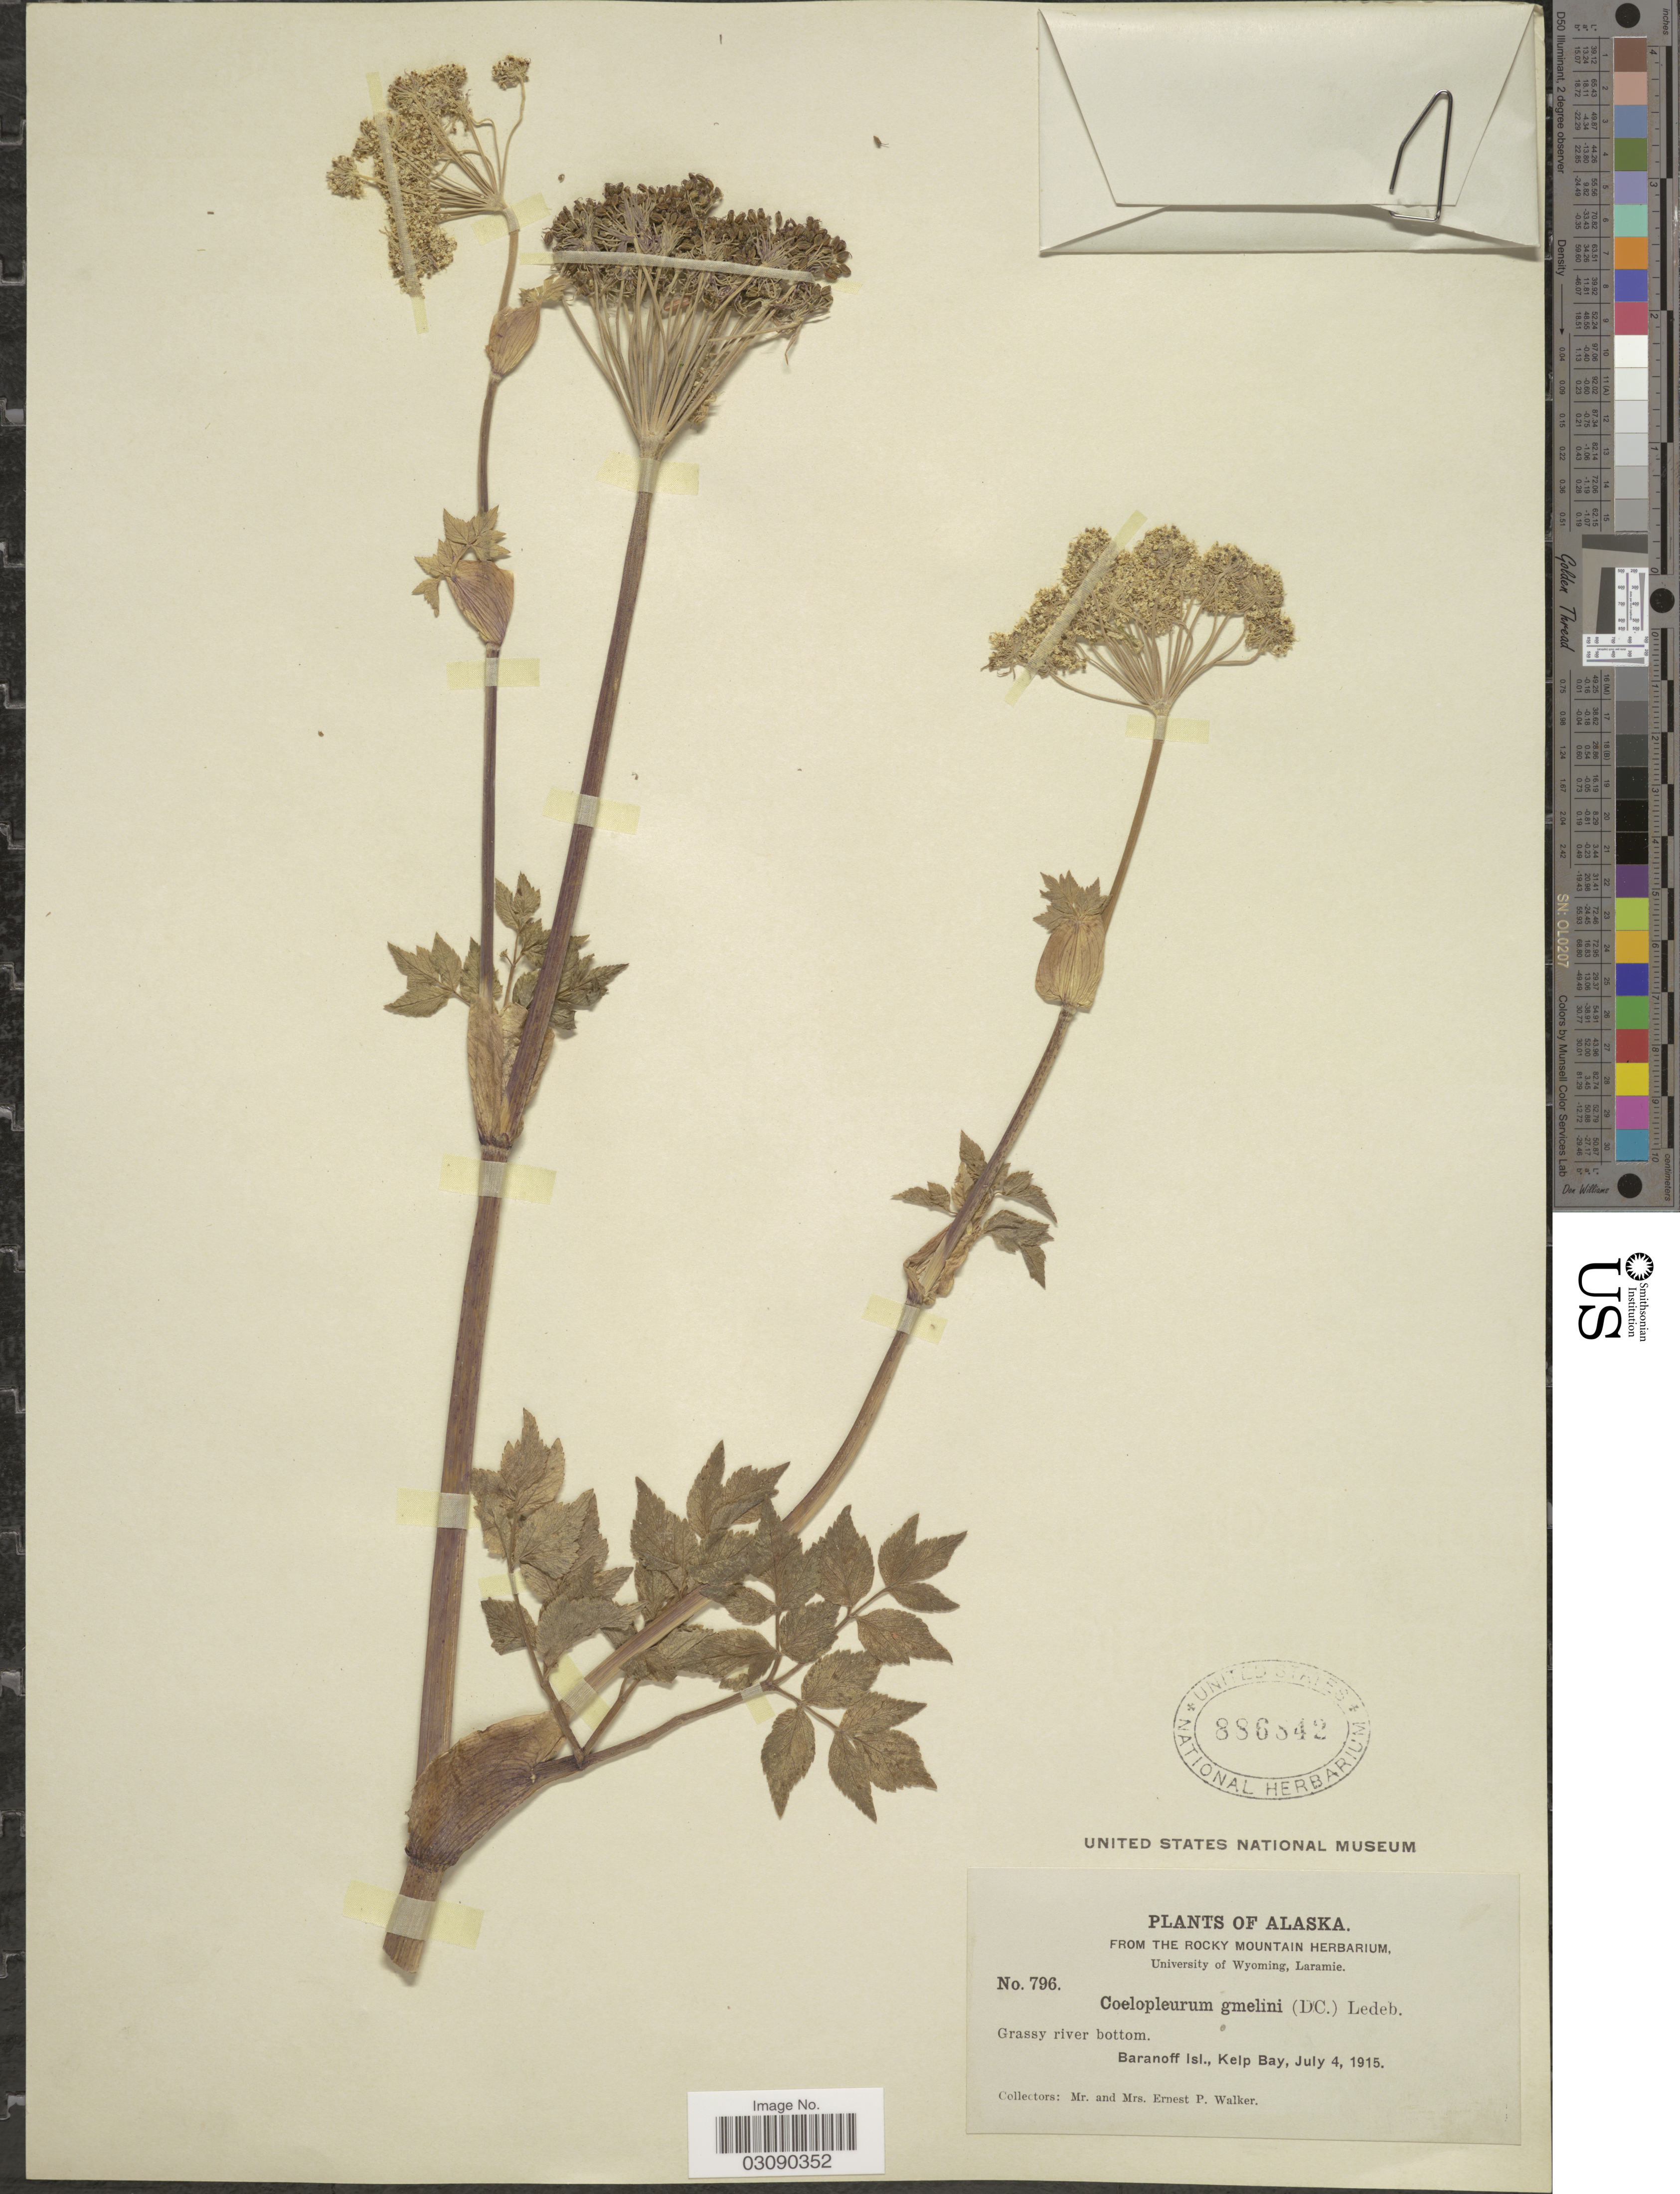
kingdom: Plantae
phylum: Tracheophyta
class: Magnoliopsida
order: Apiales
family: Apiaceae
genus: Angelica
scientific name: Angelica lucida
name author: L.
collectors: E. P. Walker & E. Walker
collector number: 796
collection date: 1915-07-04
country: United States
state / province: Alaska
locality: Baranoff Isl., Kelp Bay.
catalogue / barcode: US 886842